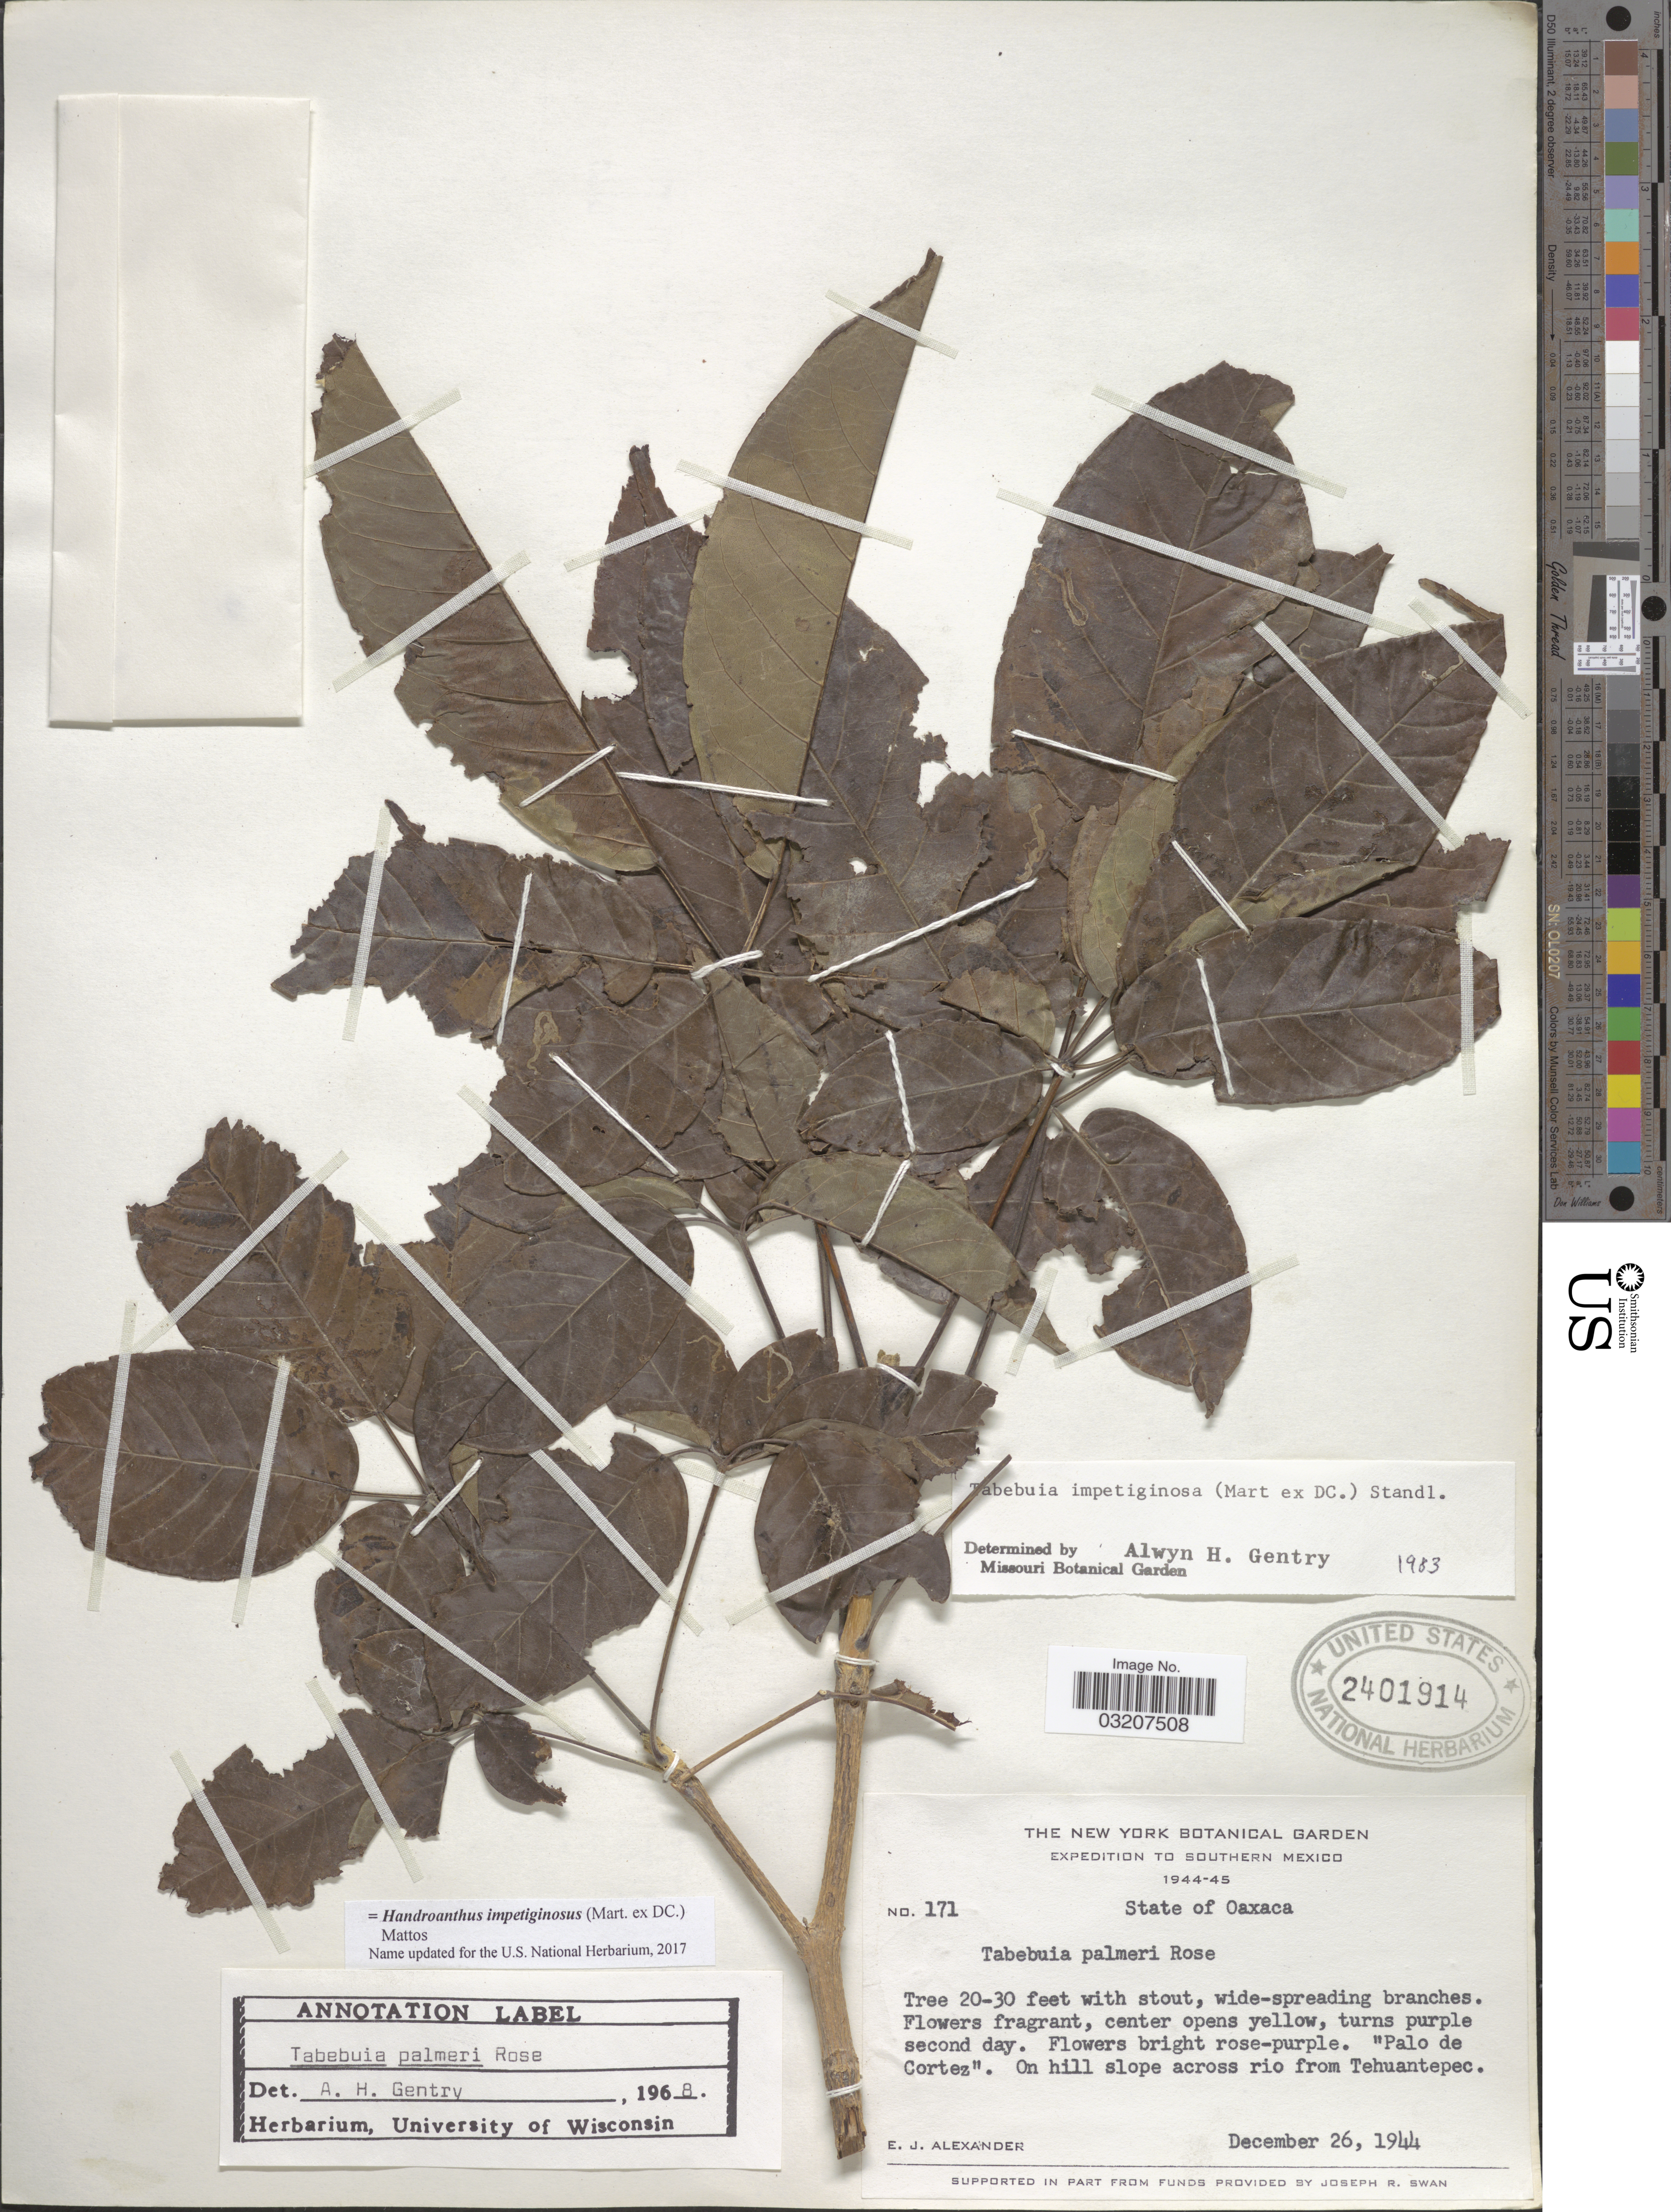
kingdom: Plantae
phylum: Tracheophyta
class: Magnoliopsida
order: Lamiales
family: Bignoniaceae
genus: Handroanthus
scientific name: Handroanthus impetiginosus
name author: (Mart. ex DC.) Mattos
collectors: E. J. Alexander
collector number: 171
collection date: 1944-12-26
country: Mexico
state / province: Oaxaca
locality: Southern Mexico. On hill slope across rio from Tehuantepec.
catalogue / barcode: US 2401914